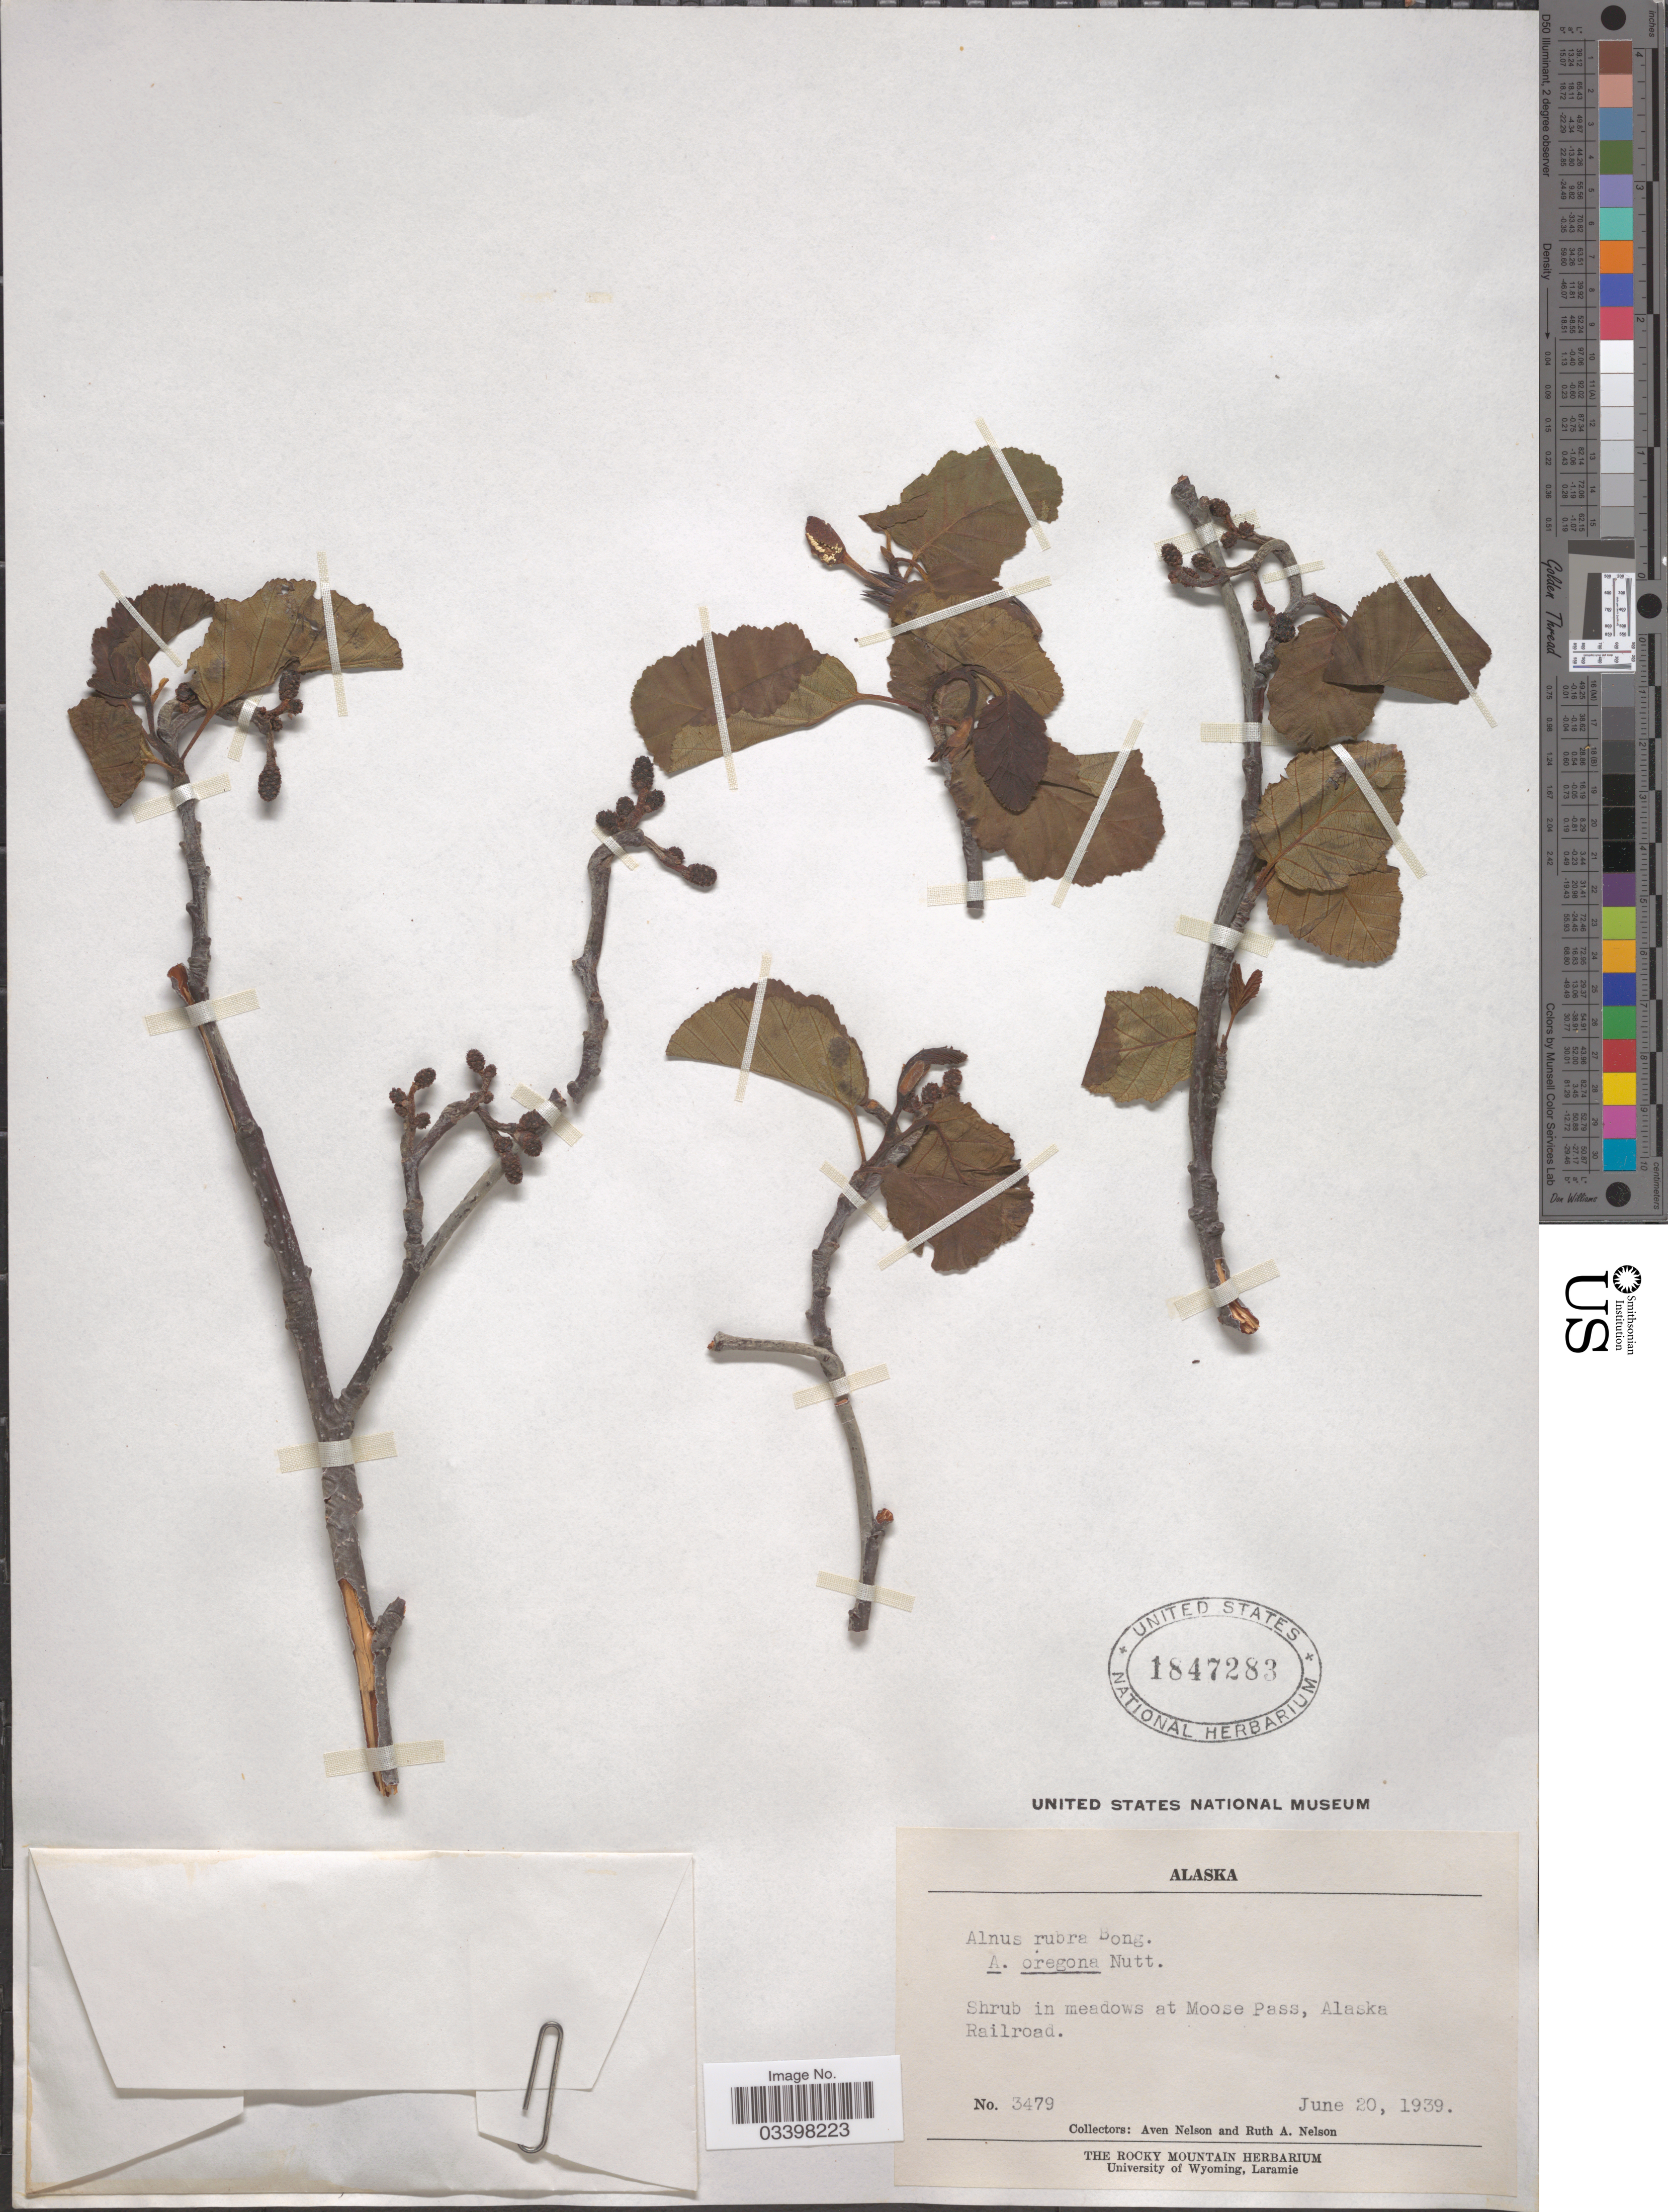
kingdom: Plantae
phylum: Tracheophyta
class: Magnoliopsida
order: Fagales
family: Betulaceae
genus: Alnus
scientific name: Alnus rubra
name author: Bong.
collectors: A. Nelson & R. A. Nelson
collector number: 3479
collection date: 1939-06-20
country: United States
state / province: Alaska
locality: At Moose Pass, Alaska Railroad.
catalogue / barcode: US 1847283